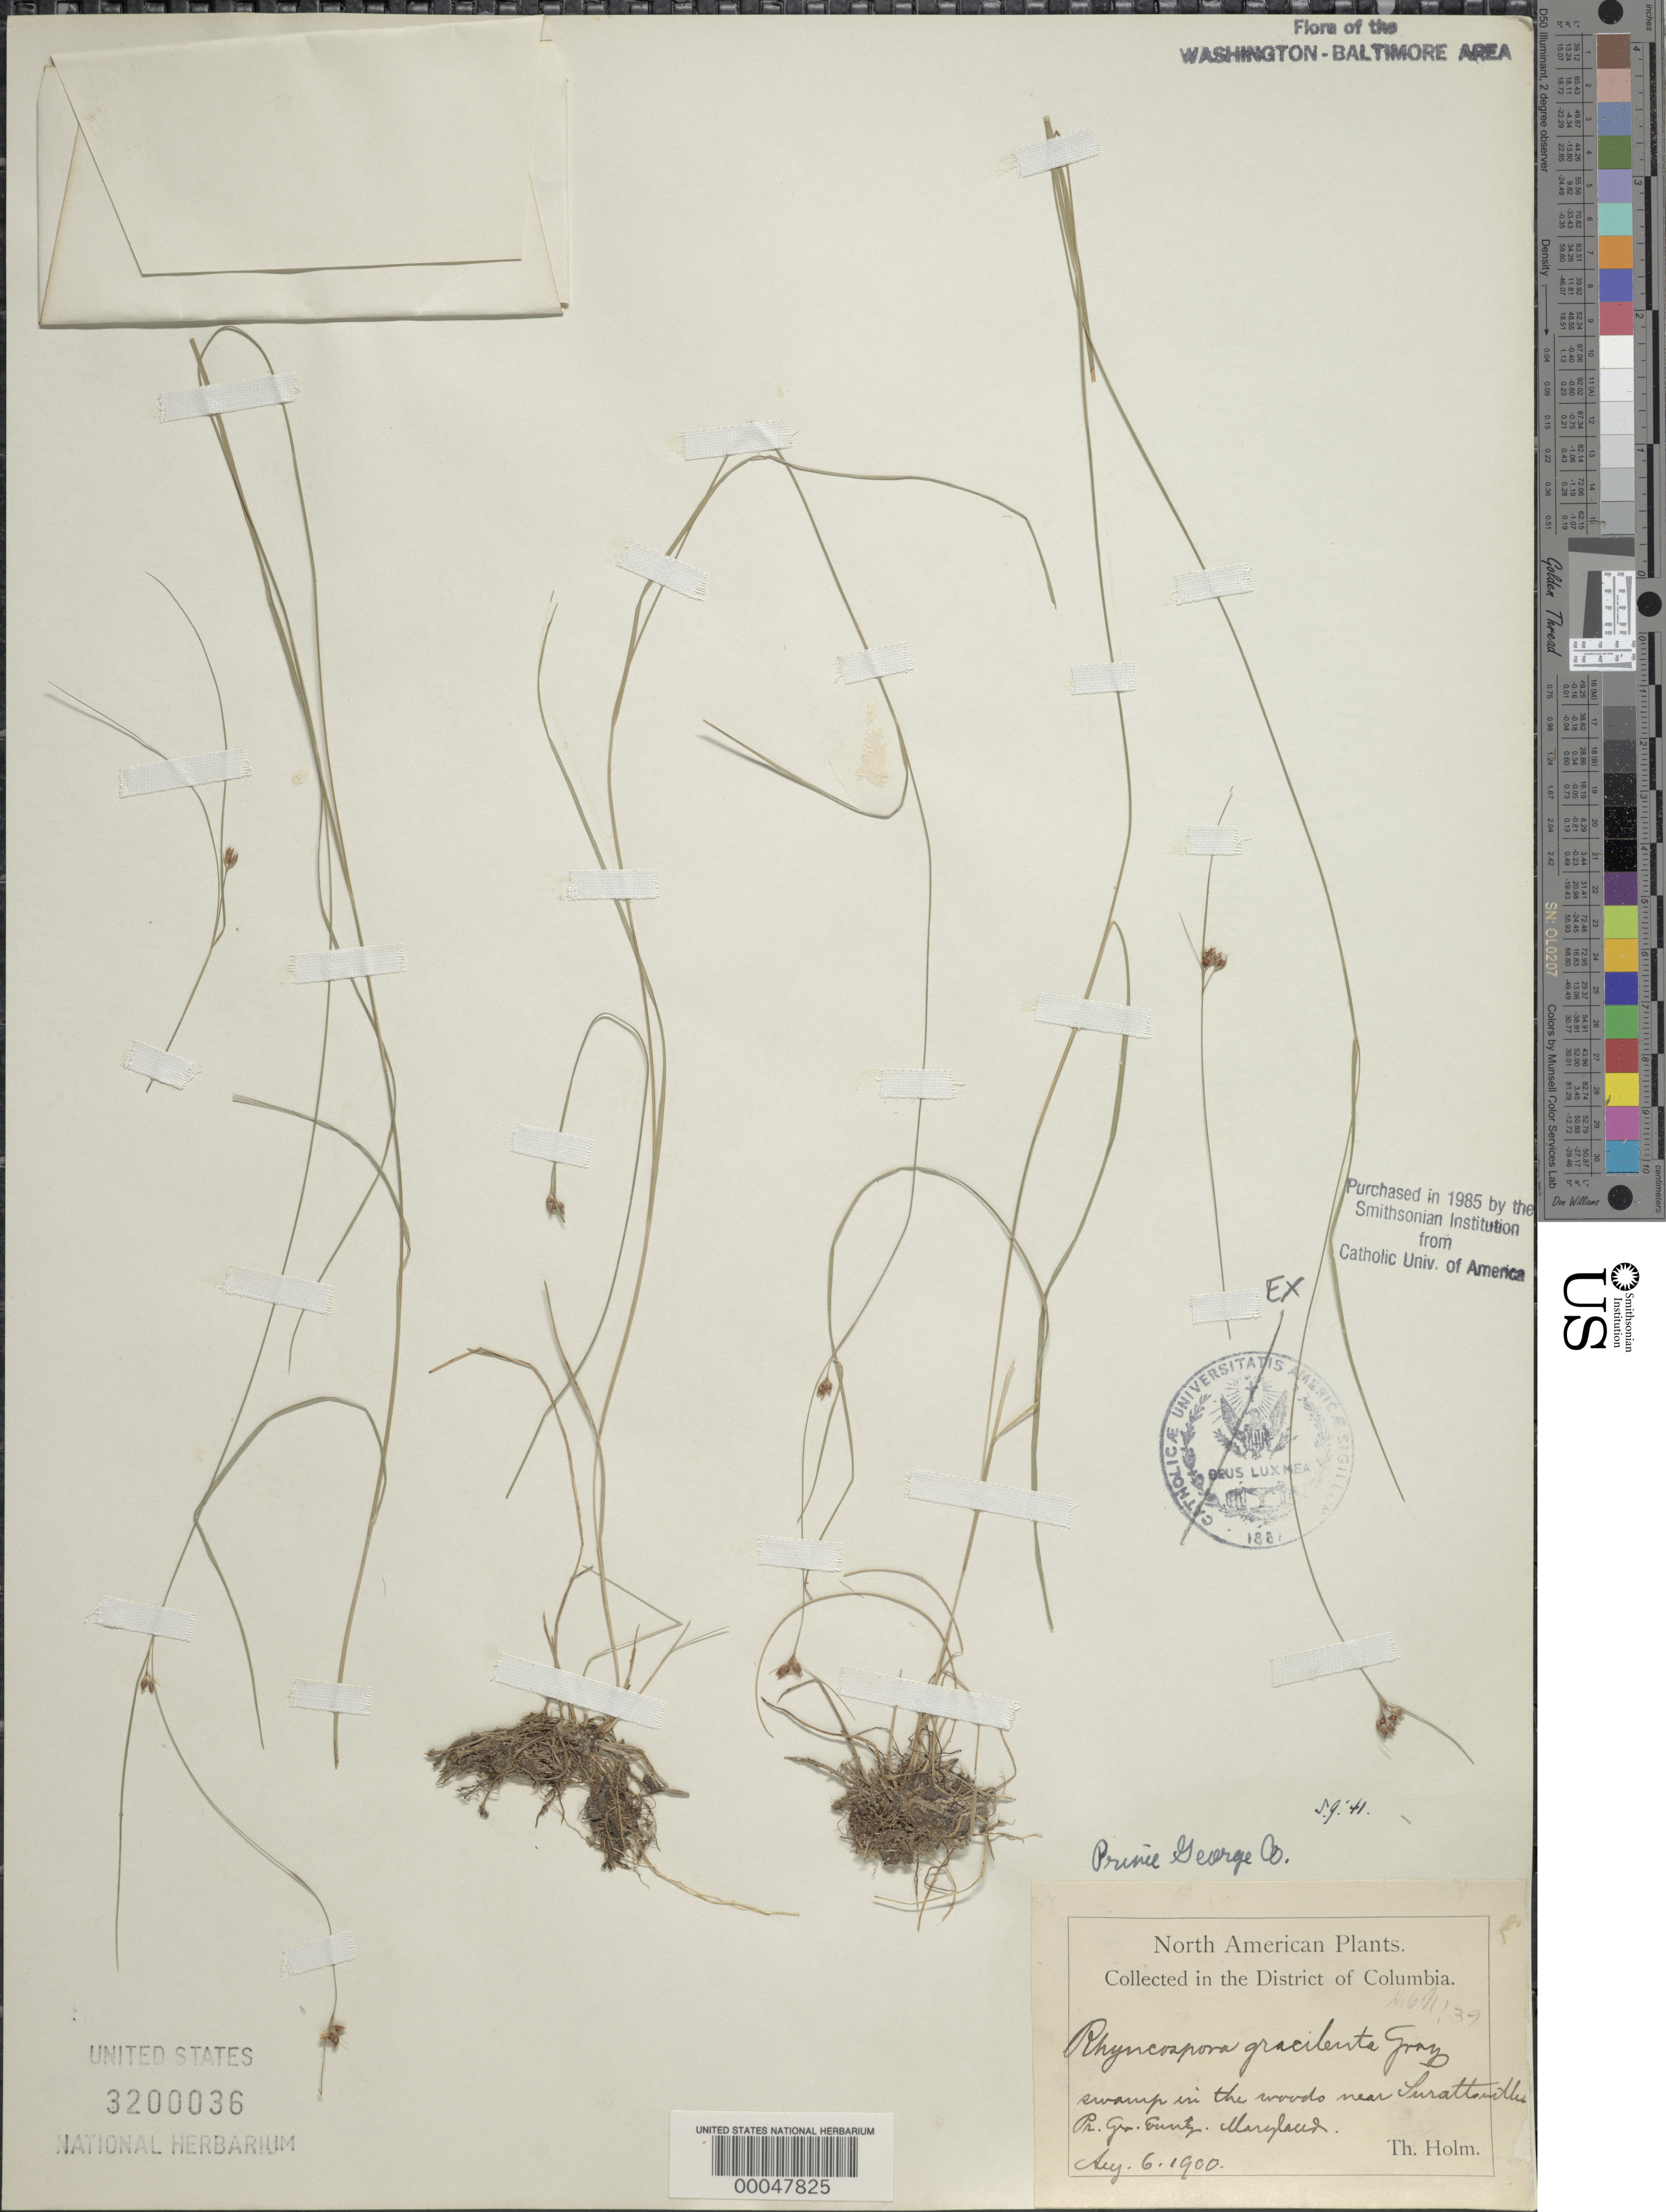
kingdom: Plantae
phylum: Tracheophyta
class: Liliopsida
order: Poales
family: Cyperaceae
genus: Rhynchospora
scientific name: Rhynchospora gracilenta A. Gray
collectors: T. Holm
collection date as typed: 06 Aug 1900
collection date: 1900-08-06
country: United States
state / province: Maryland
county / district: Prince George's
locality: Near Surattsville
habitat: Swamp in the woods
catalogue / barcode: US 3200036